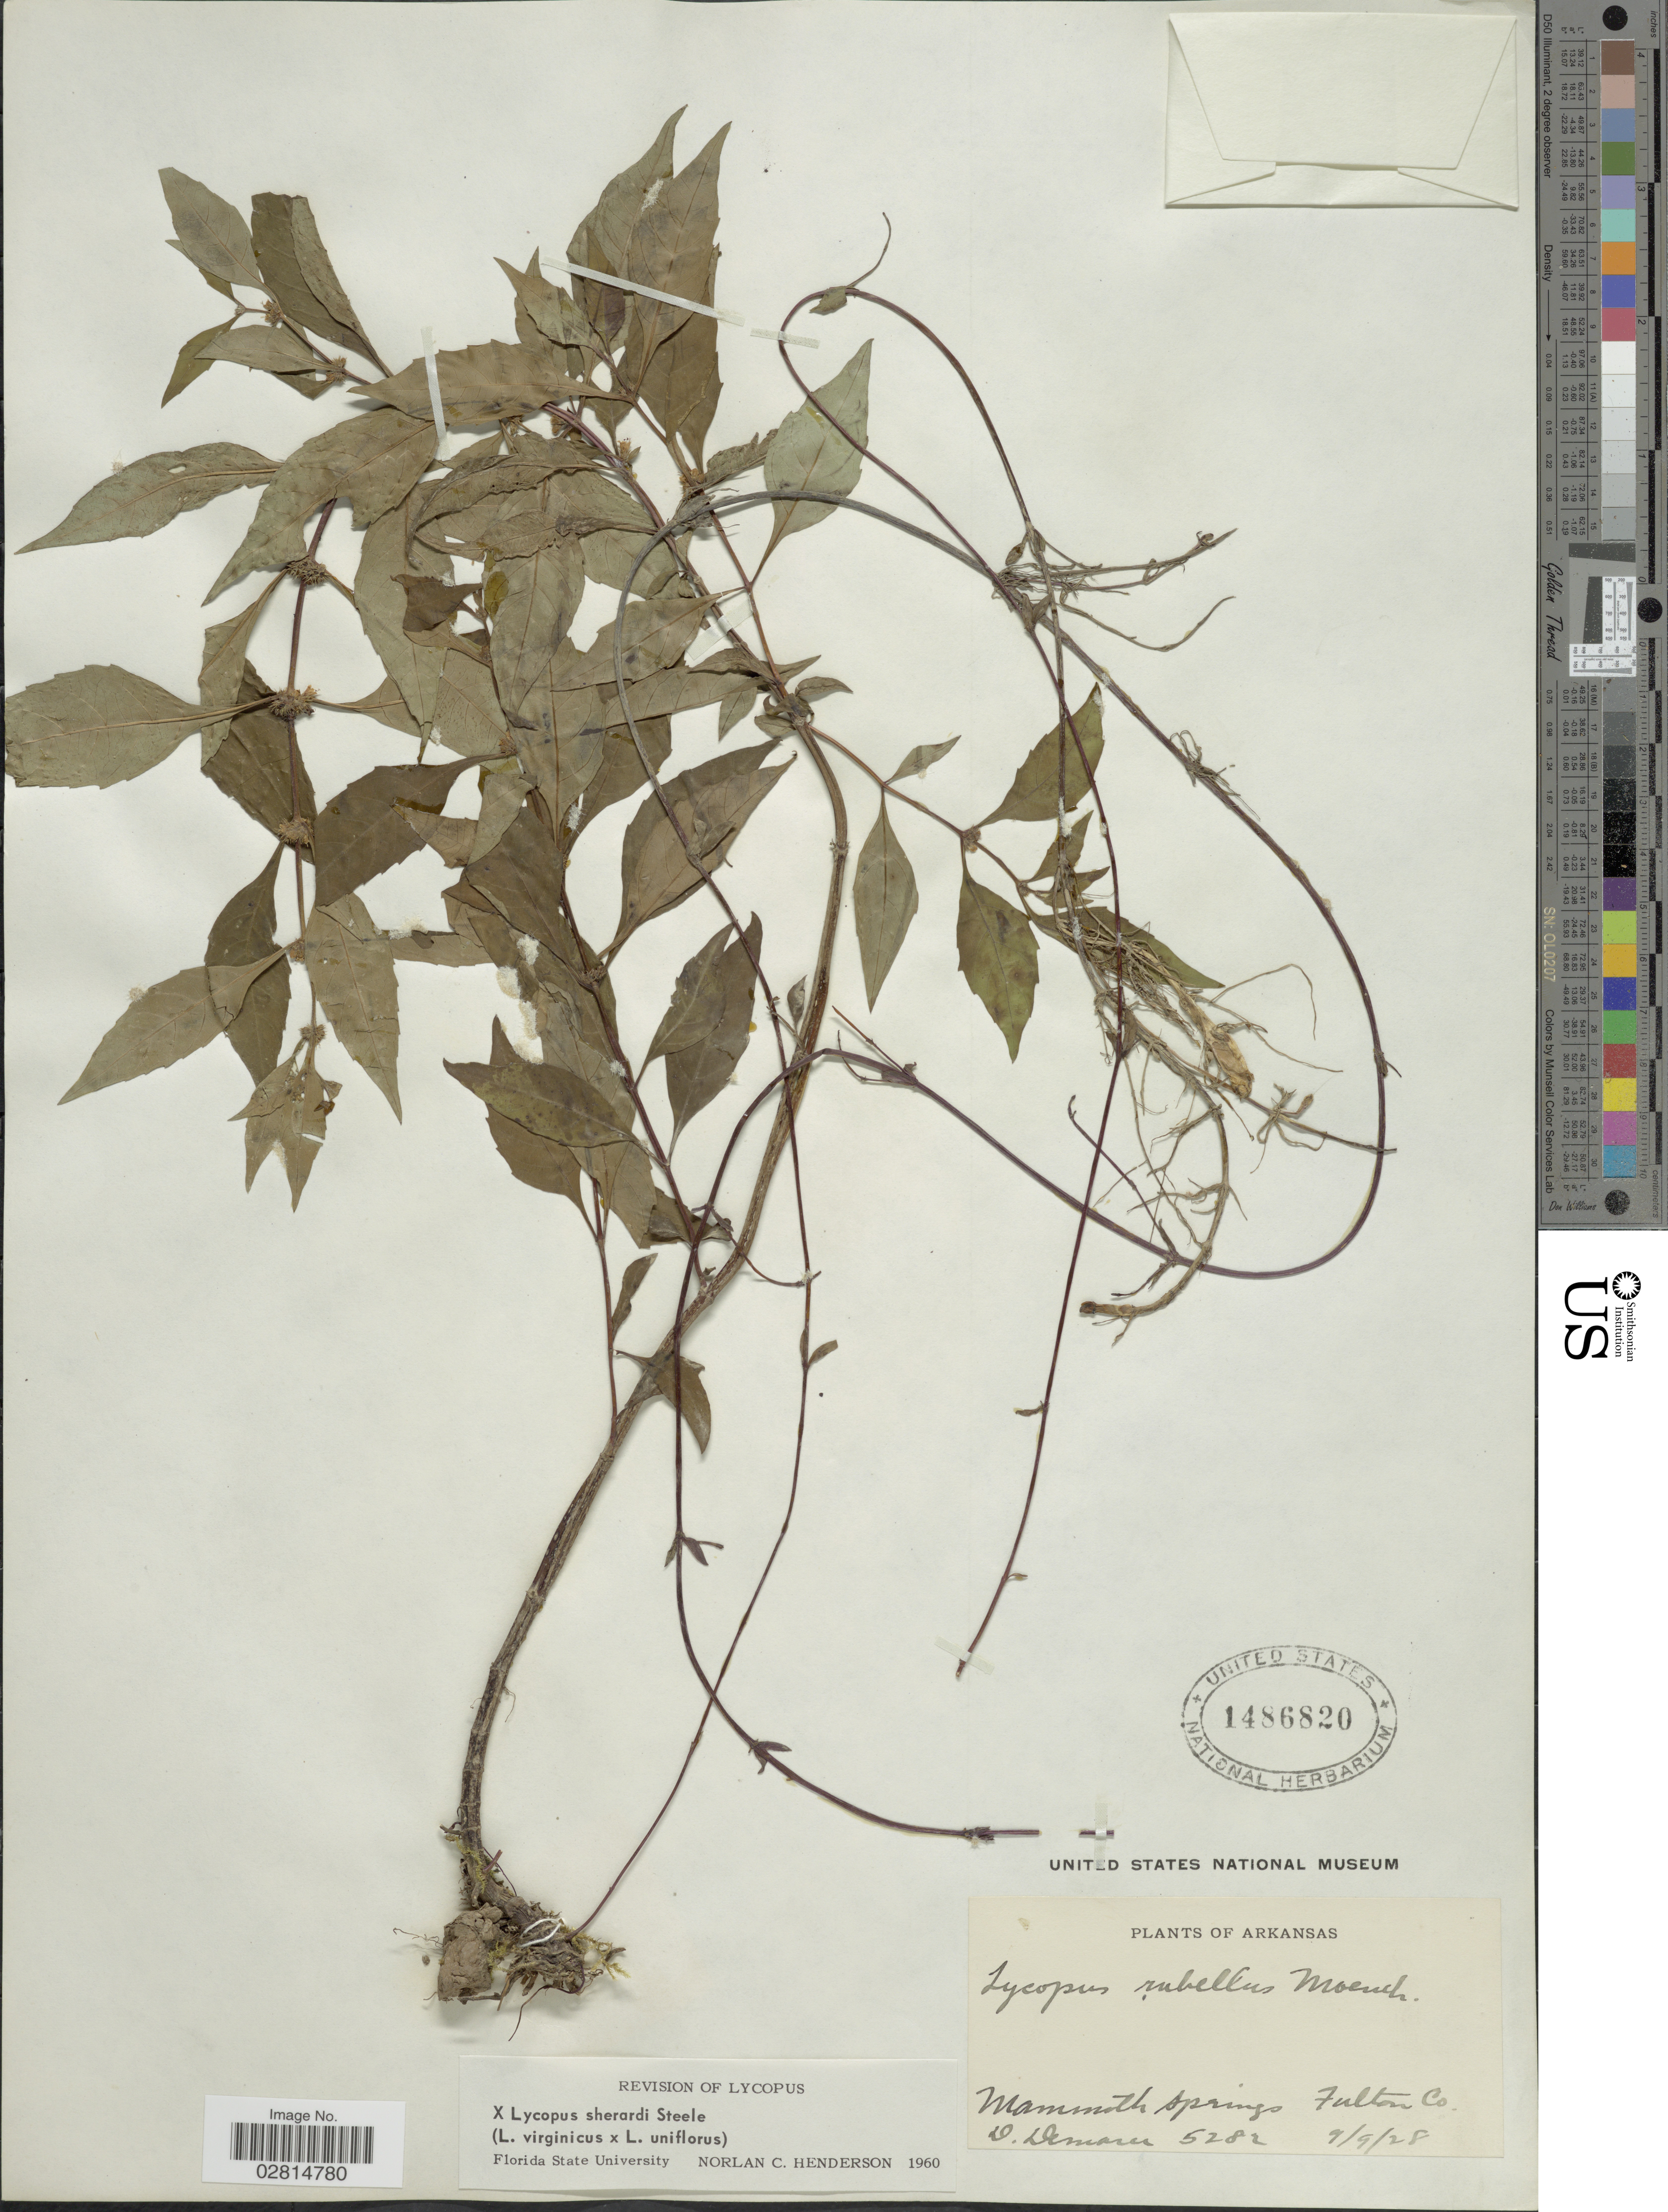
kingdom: Plantae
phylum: Tracheophyta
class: Magnoliopsida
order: Lamiales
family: Lamiaceae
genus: Lycopus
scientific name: Lycopus x sherardii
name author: E.S. Steele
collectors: D. Demaree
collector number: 5282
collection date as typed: Transcribed d/m/y: 9/9/28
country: United States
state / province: Arkansas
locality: Mammoth Springs. Fulton Co.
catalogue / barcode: US 1486820